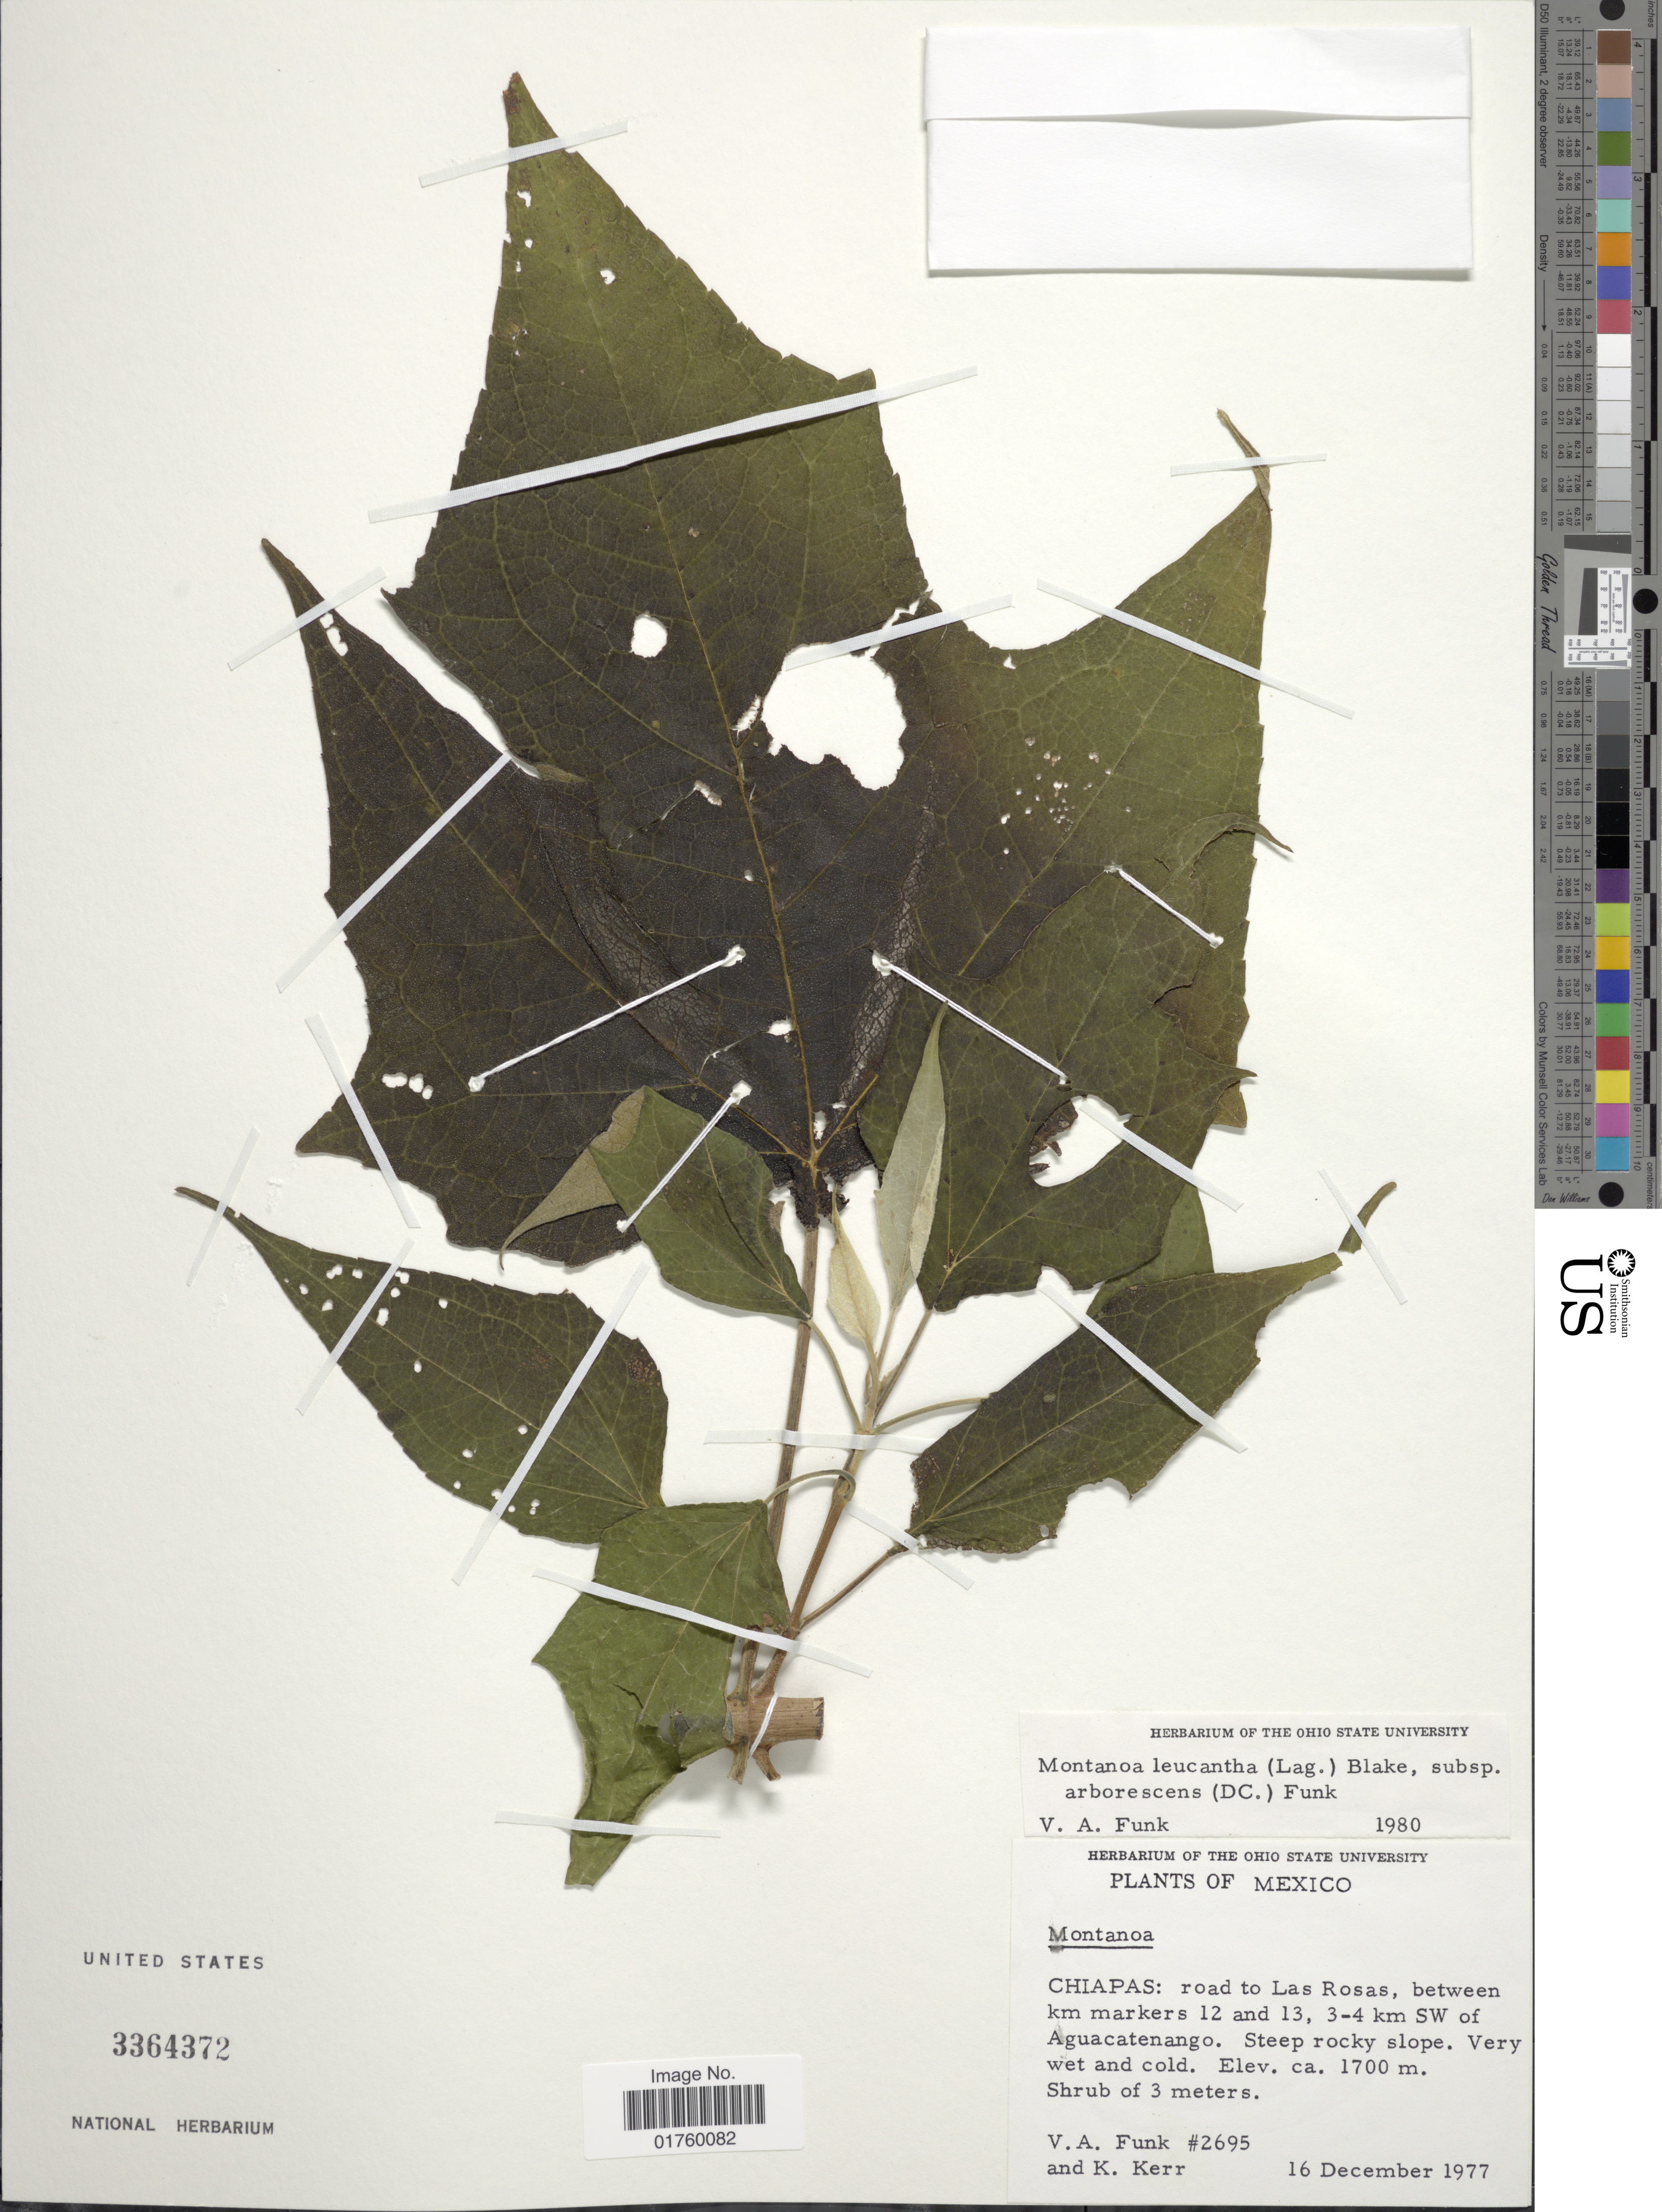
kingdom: Plantae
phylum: Tracheophyta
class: Magnoliopsida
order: Asterales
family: Asteraceae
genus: Montanoa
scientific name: Montanoa leucantha subsp. arborescens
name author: (DC.) V.A. Funk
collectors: V. Funk & K. Kerr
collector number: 2695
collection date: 1977-12-16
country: Mexico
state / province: Chiapas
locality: Road to Las Rosas, between km markers 12 and 13, 3-4 km SW of Aguacatenango, steep rocky slopes.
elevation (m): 1700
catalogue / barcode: US 3364372